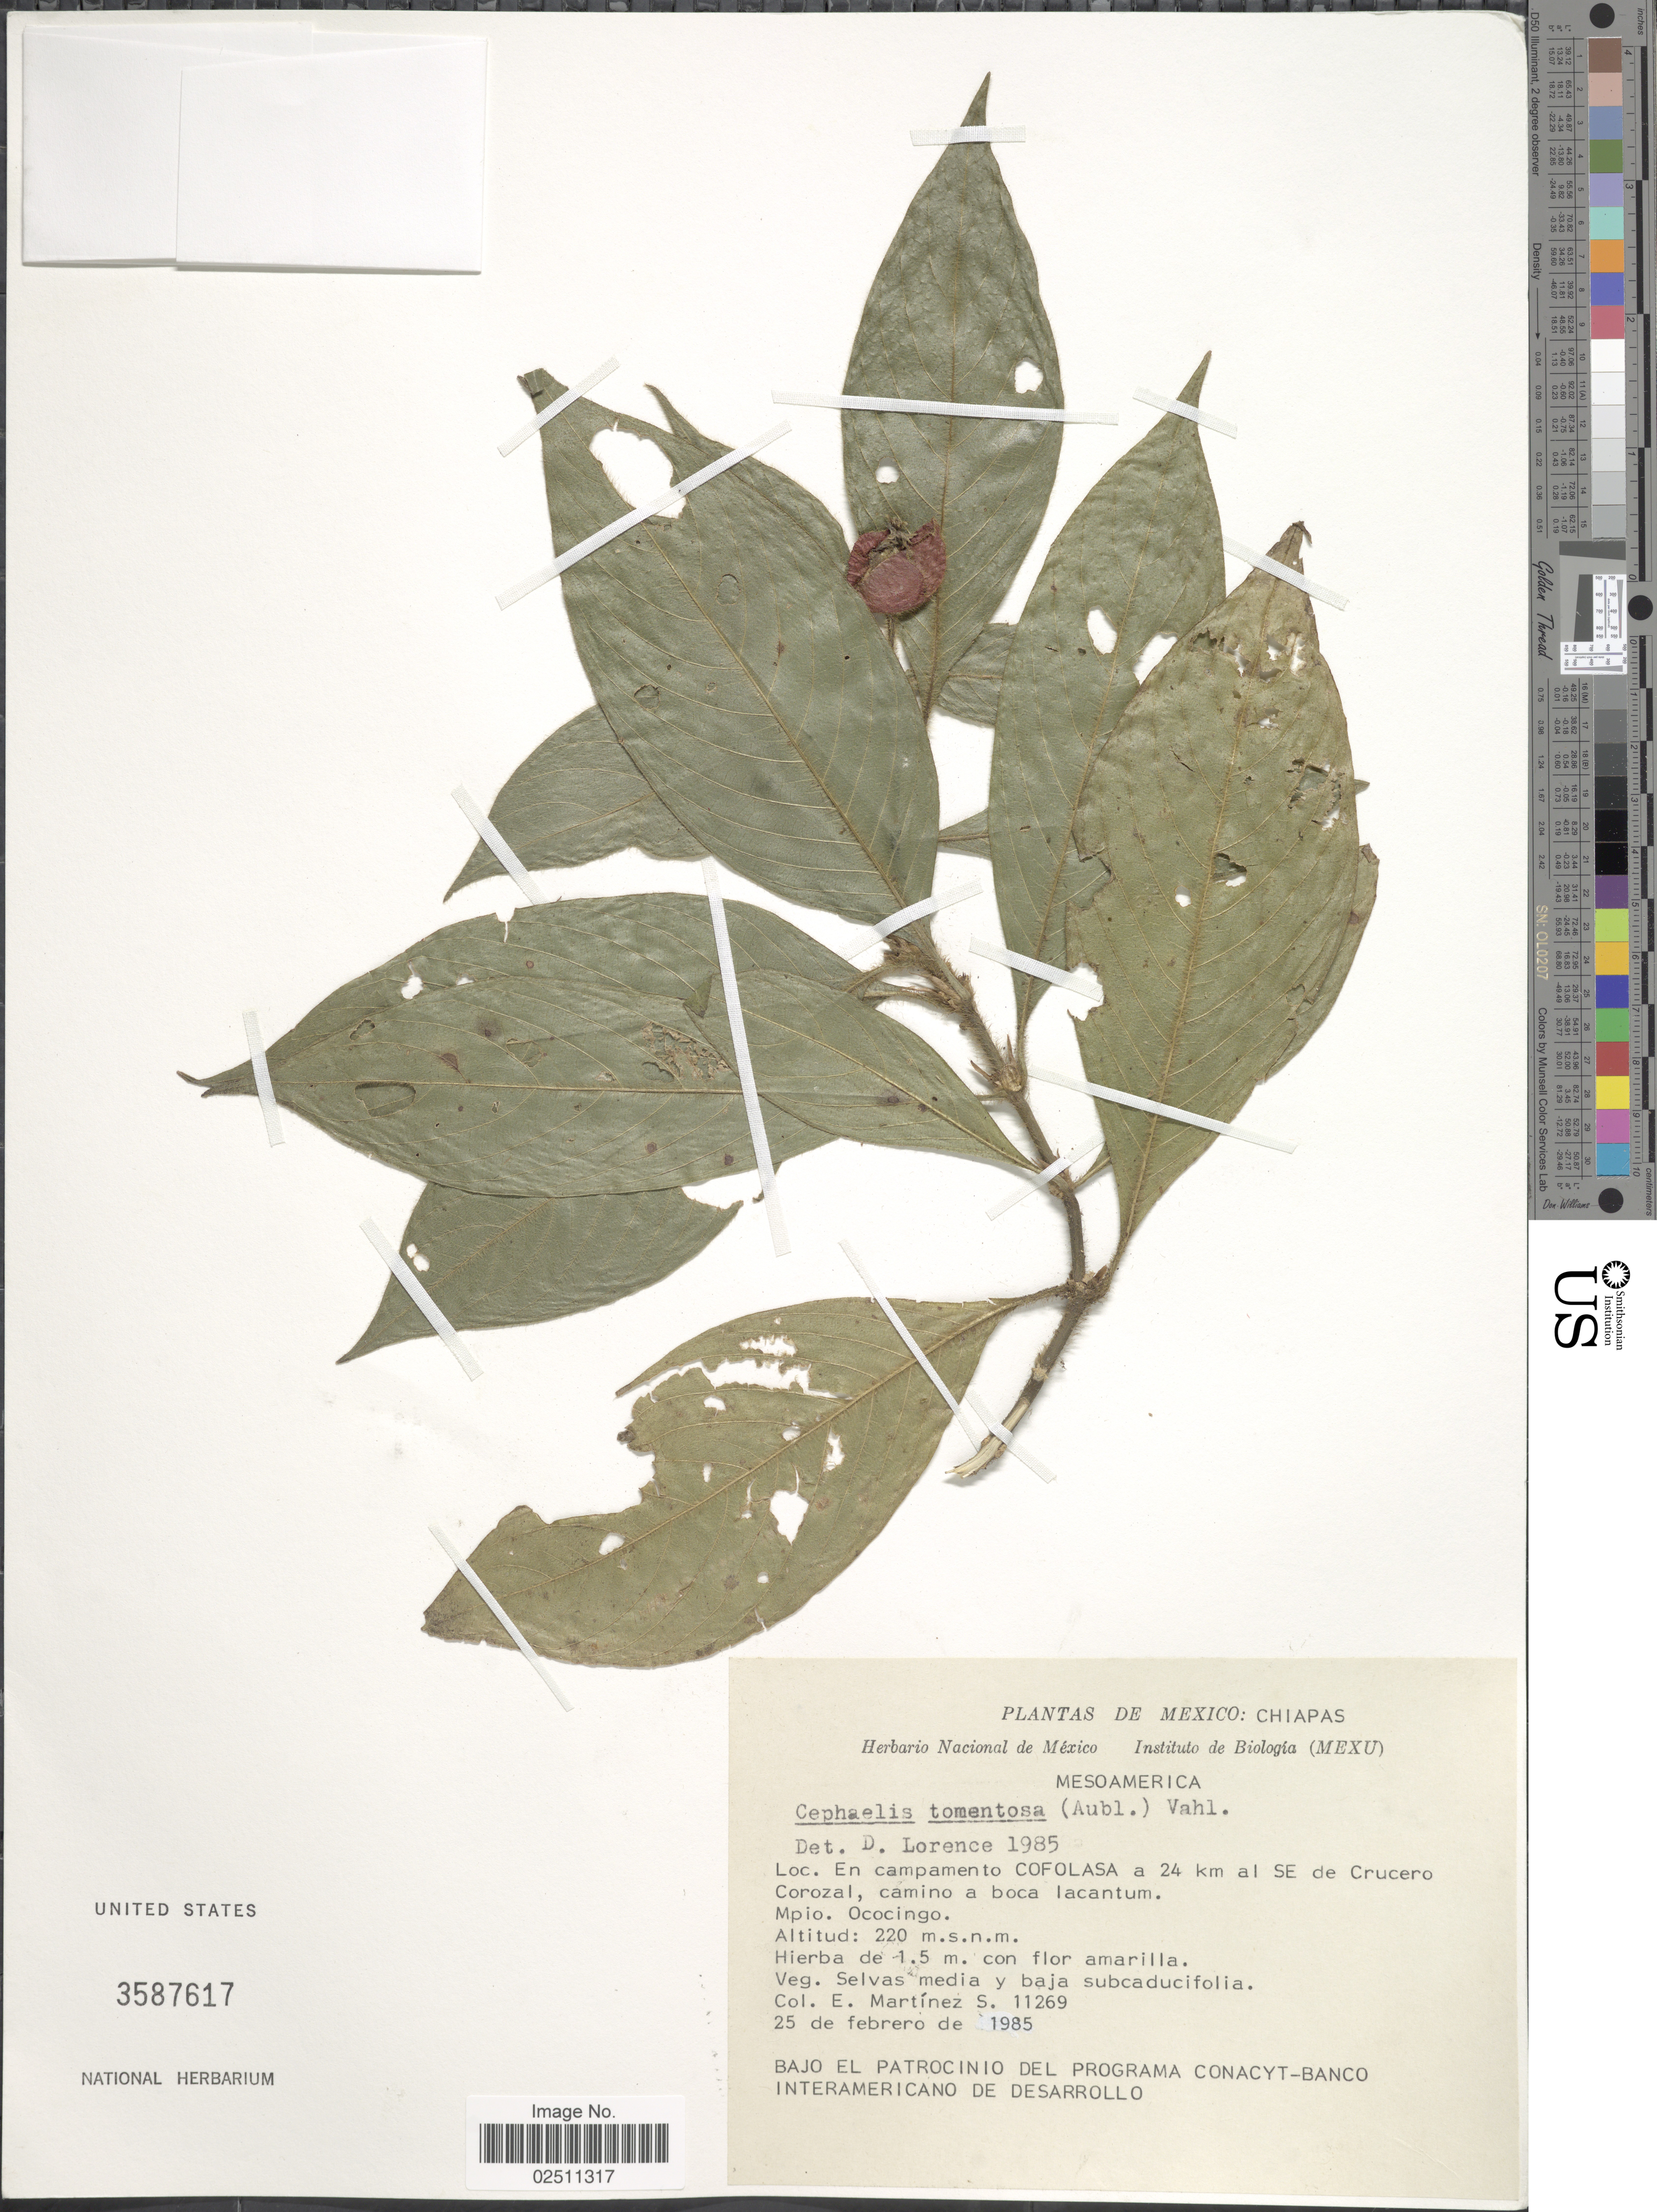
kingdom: Plantae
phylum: Tracheophyta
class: Magnoliopsida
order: Gentianales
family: Rubiaceae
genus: Psychotria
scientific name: Psychotria poeppigiana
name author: Müll. Arg.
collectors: E. M. Martínez S.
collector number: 11269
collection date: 1985-02-25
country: Mexico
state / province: Chiapas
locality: En campamento COFOLASA a 24 km al SE de Crucero Corozal, camino a boca lacantum, Mpio. Ococingo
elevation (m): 220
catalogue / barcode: US 3587617